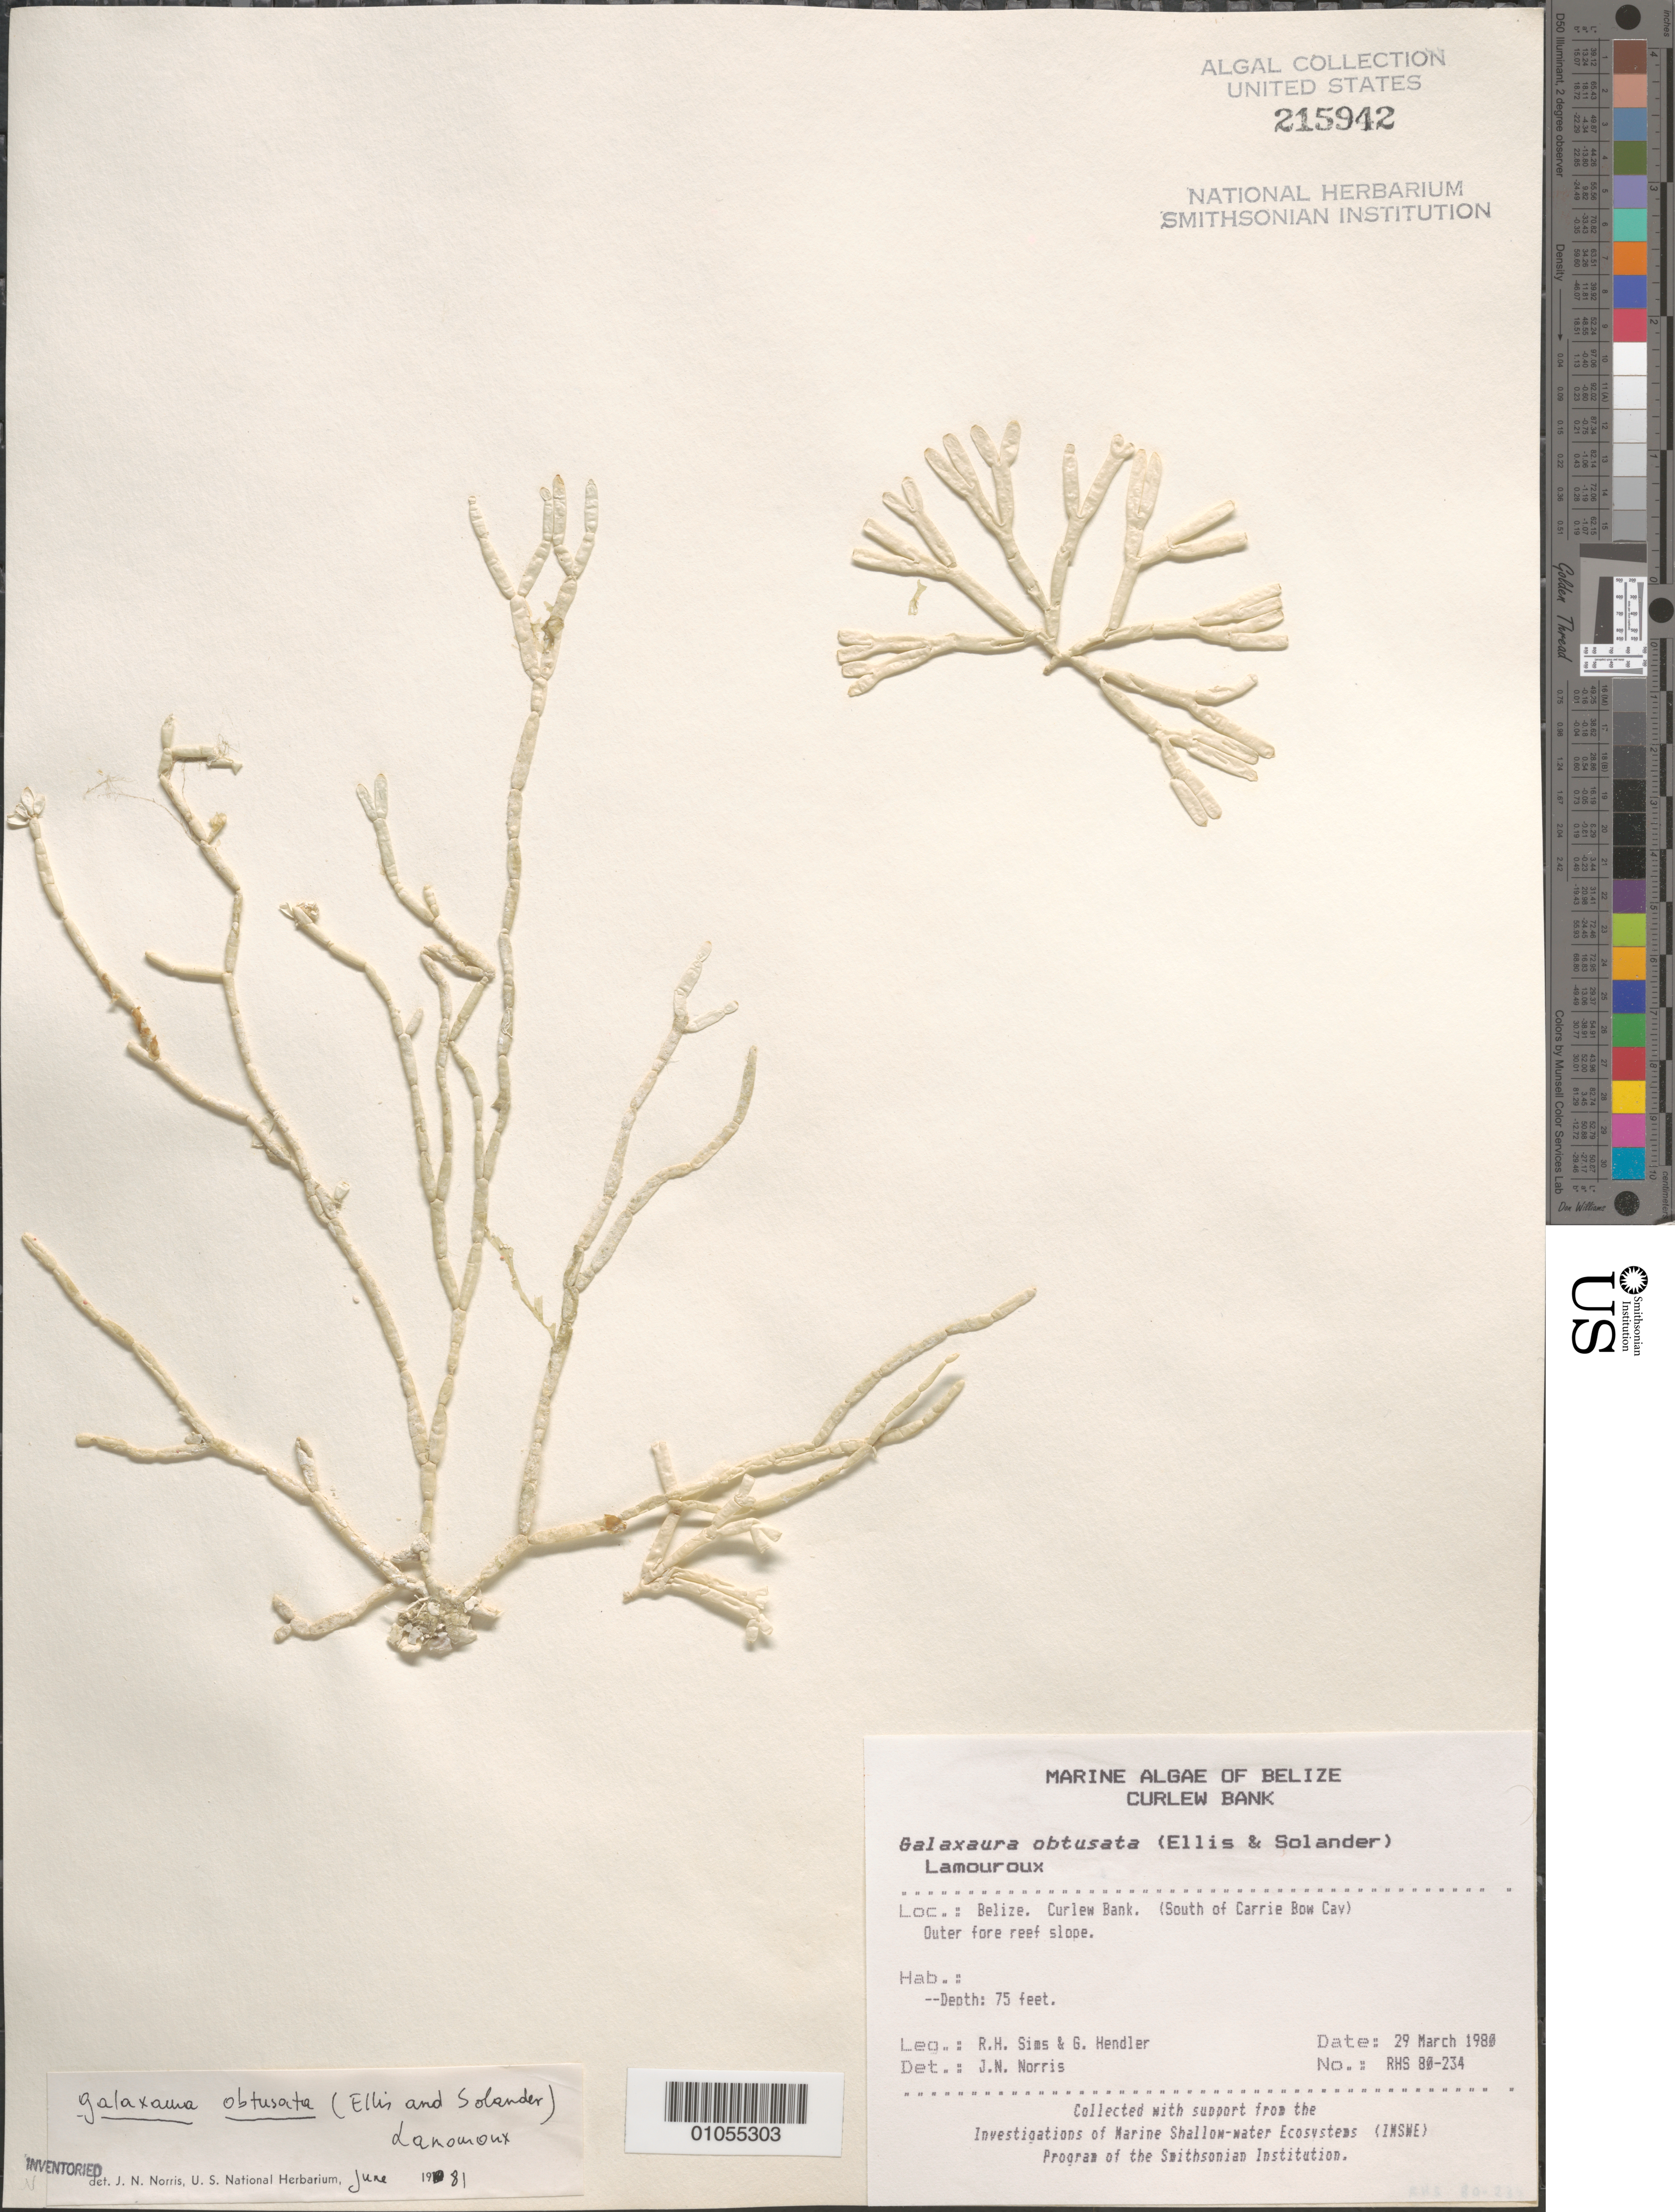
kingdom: Plantae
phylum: Rhodophyta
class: Florideophyceae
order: Nemaliales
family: Galaxauraceae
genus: Galaxaura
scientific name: Galaxaura obtusata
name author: (Ellis & Sol.) J.V.Lamouroux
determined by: Norris, James N.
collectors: R. H. Sims & G. Hendler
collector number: RHS 80-234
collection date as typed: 29 Mar 1980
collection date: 1980-03-29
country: Belize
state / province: Stann Creek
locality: Curlew Bank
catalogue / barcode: US 215942